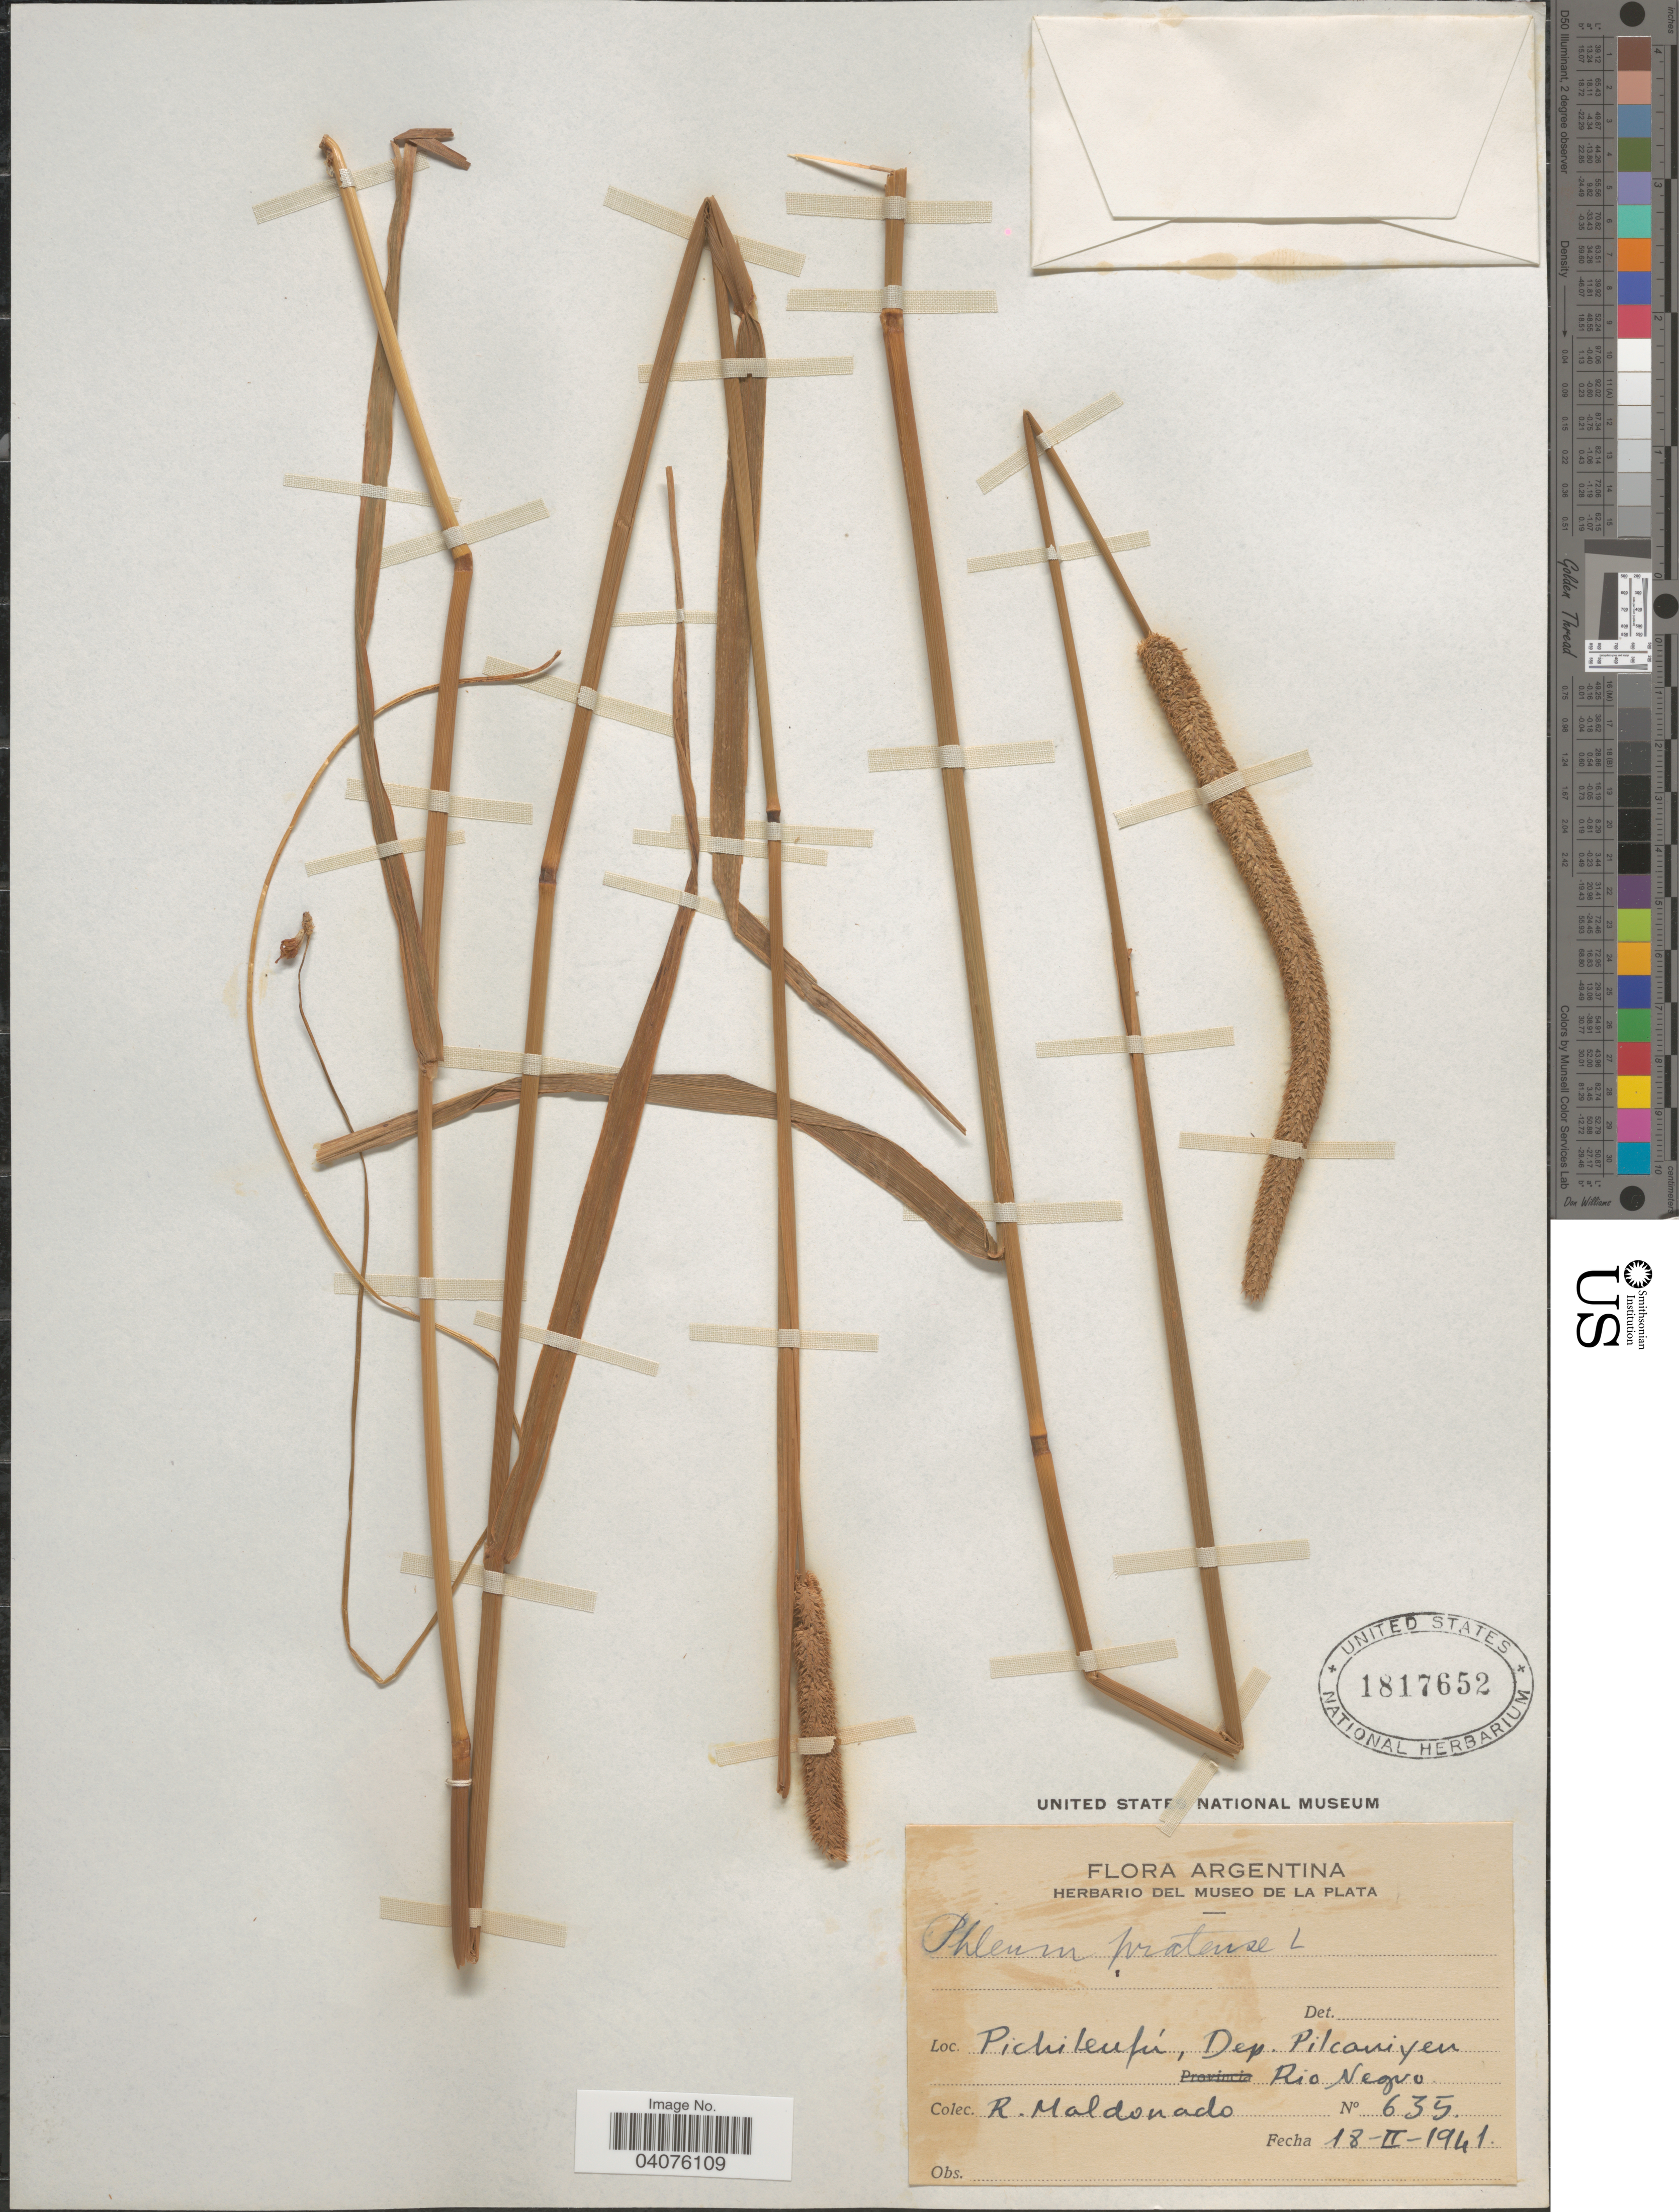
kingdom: Plantae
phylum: Tracheophyta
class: Liliopsida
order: Poales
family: Poaceae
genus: Phleum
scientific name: Phleum pratense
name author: L.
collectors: R. Maldonado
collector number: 635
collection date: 1941-02-18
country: Argentina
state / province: Rio Negro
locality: Pichi leufi, Dep. Pilcaniyeu.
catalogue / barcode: US 1817652